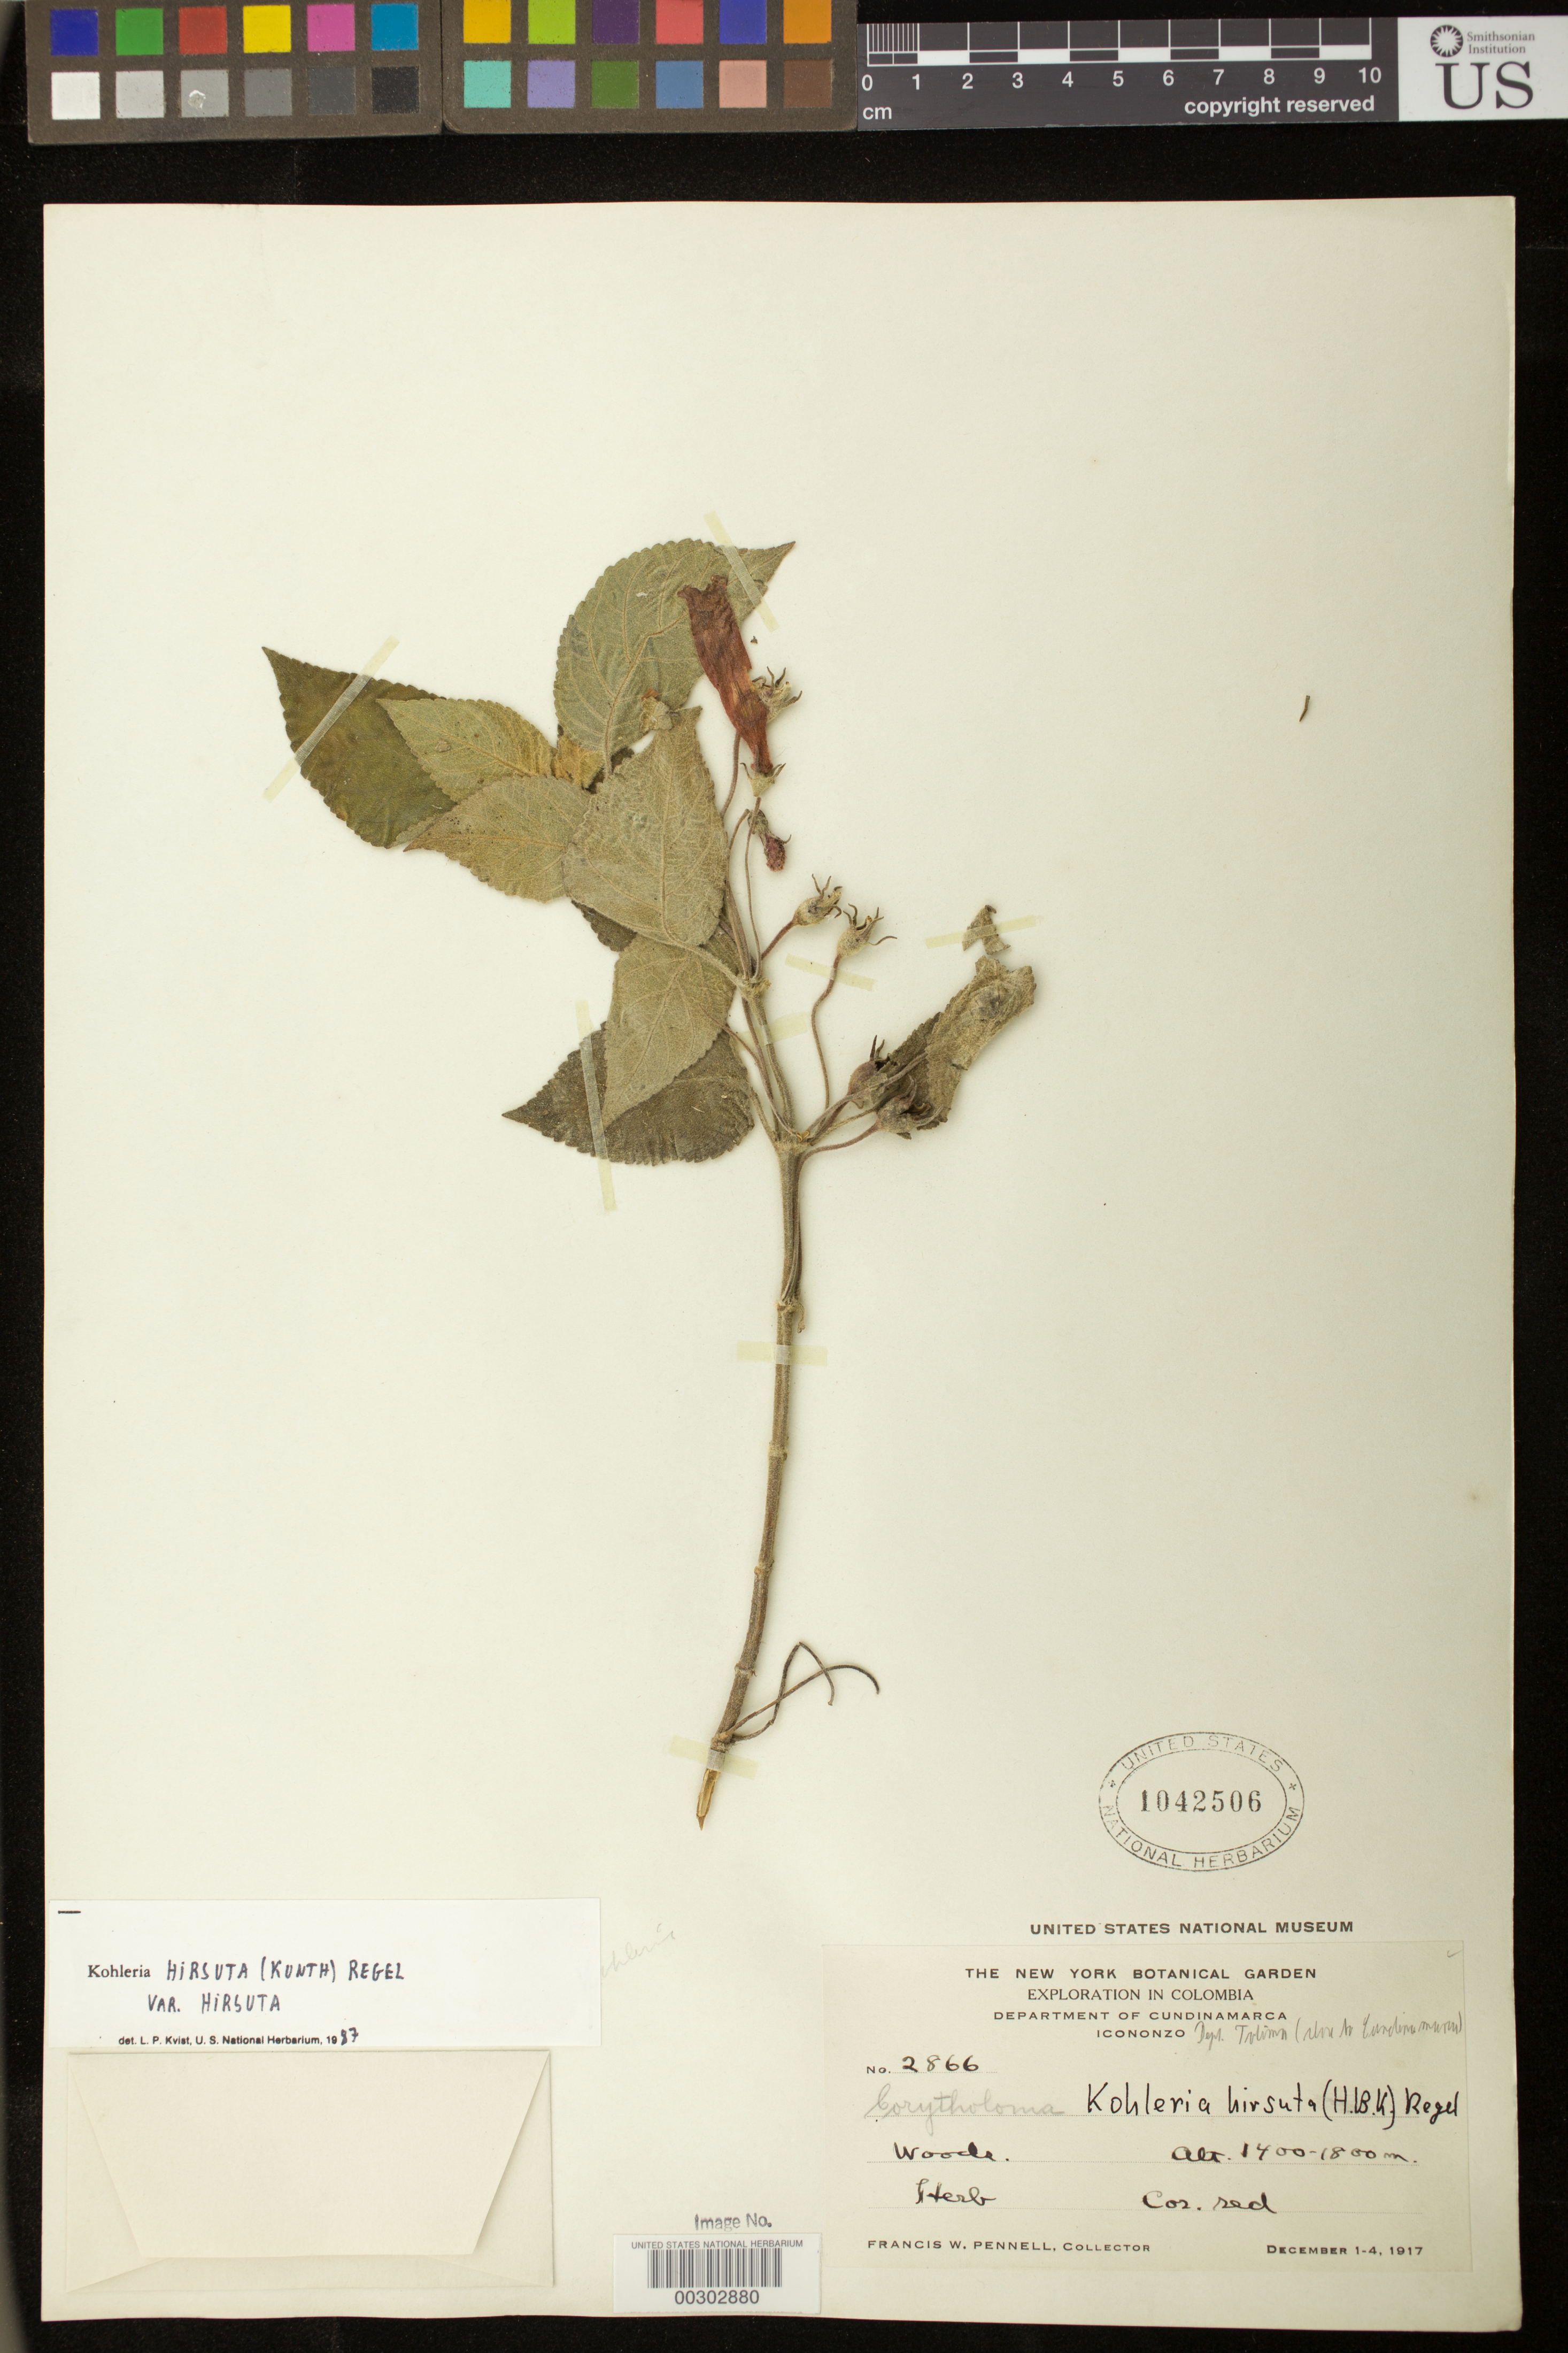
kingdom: Plantae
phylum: Tracheophyta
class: Magnoliopsida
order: Lamiales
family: Gesneriaceae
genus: Kohleria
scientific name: Kohleria hirsuta var. hirsuta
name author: (Kunth) Regel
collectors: F. W. Pennell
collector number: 2866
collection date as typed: Dec 1917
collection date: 1917-12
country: Colombia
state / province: Tolima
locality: Icononzo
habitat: Woods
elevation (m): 1400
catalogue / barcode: US 1042506